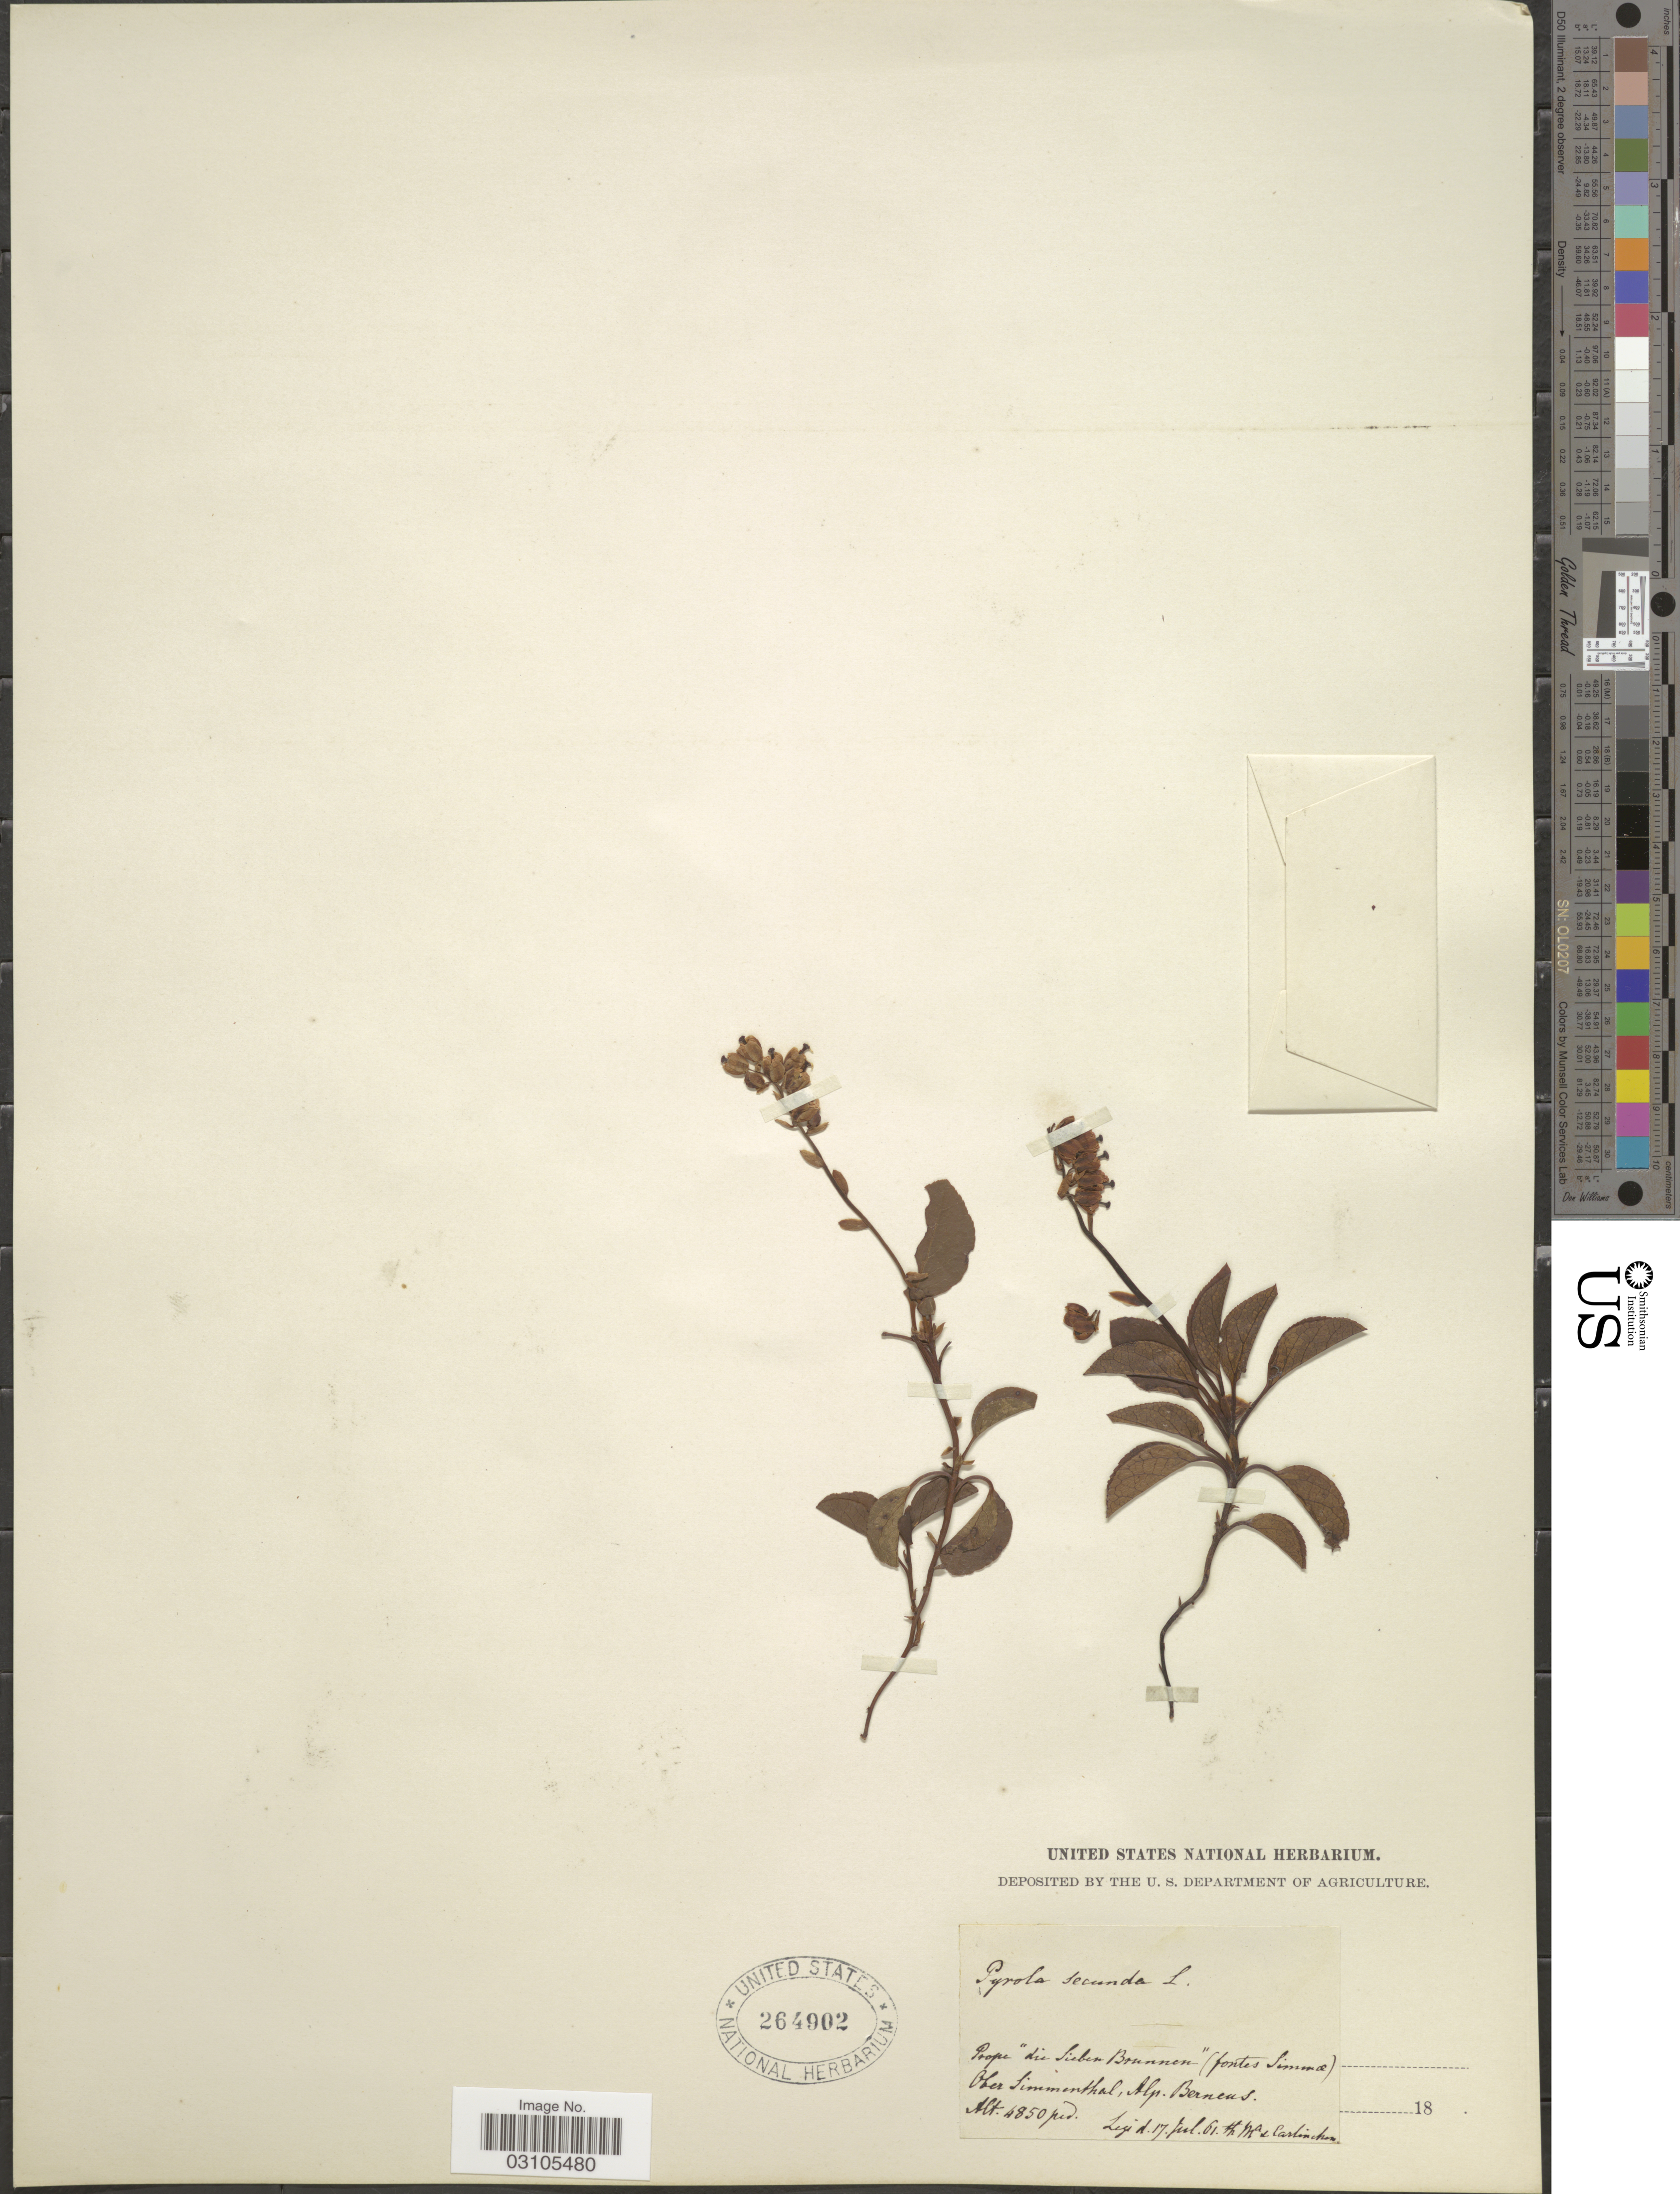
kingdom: Plantae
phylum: Tracheophyta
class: Magnoliopsida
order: Ericales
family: Ericaceae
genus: Orthilia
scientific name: Orthilia secunda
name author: (L.) House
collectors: T. Earlinchen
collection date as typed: Transcribed d/m/y: 17/7/61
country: Switzerland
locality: Prope 'die Sieben Brunnen' (pontes Simonae) Ober Simmenthal, Alp Bernens.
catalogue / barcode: US 264902